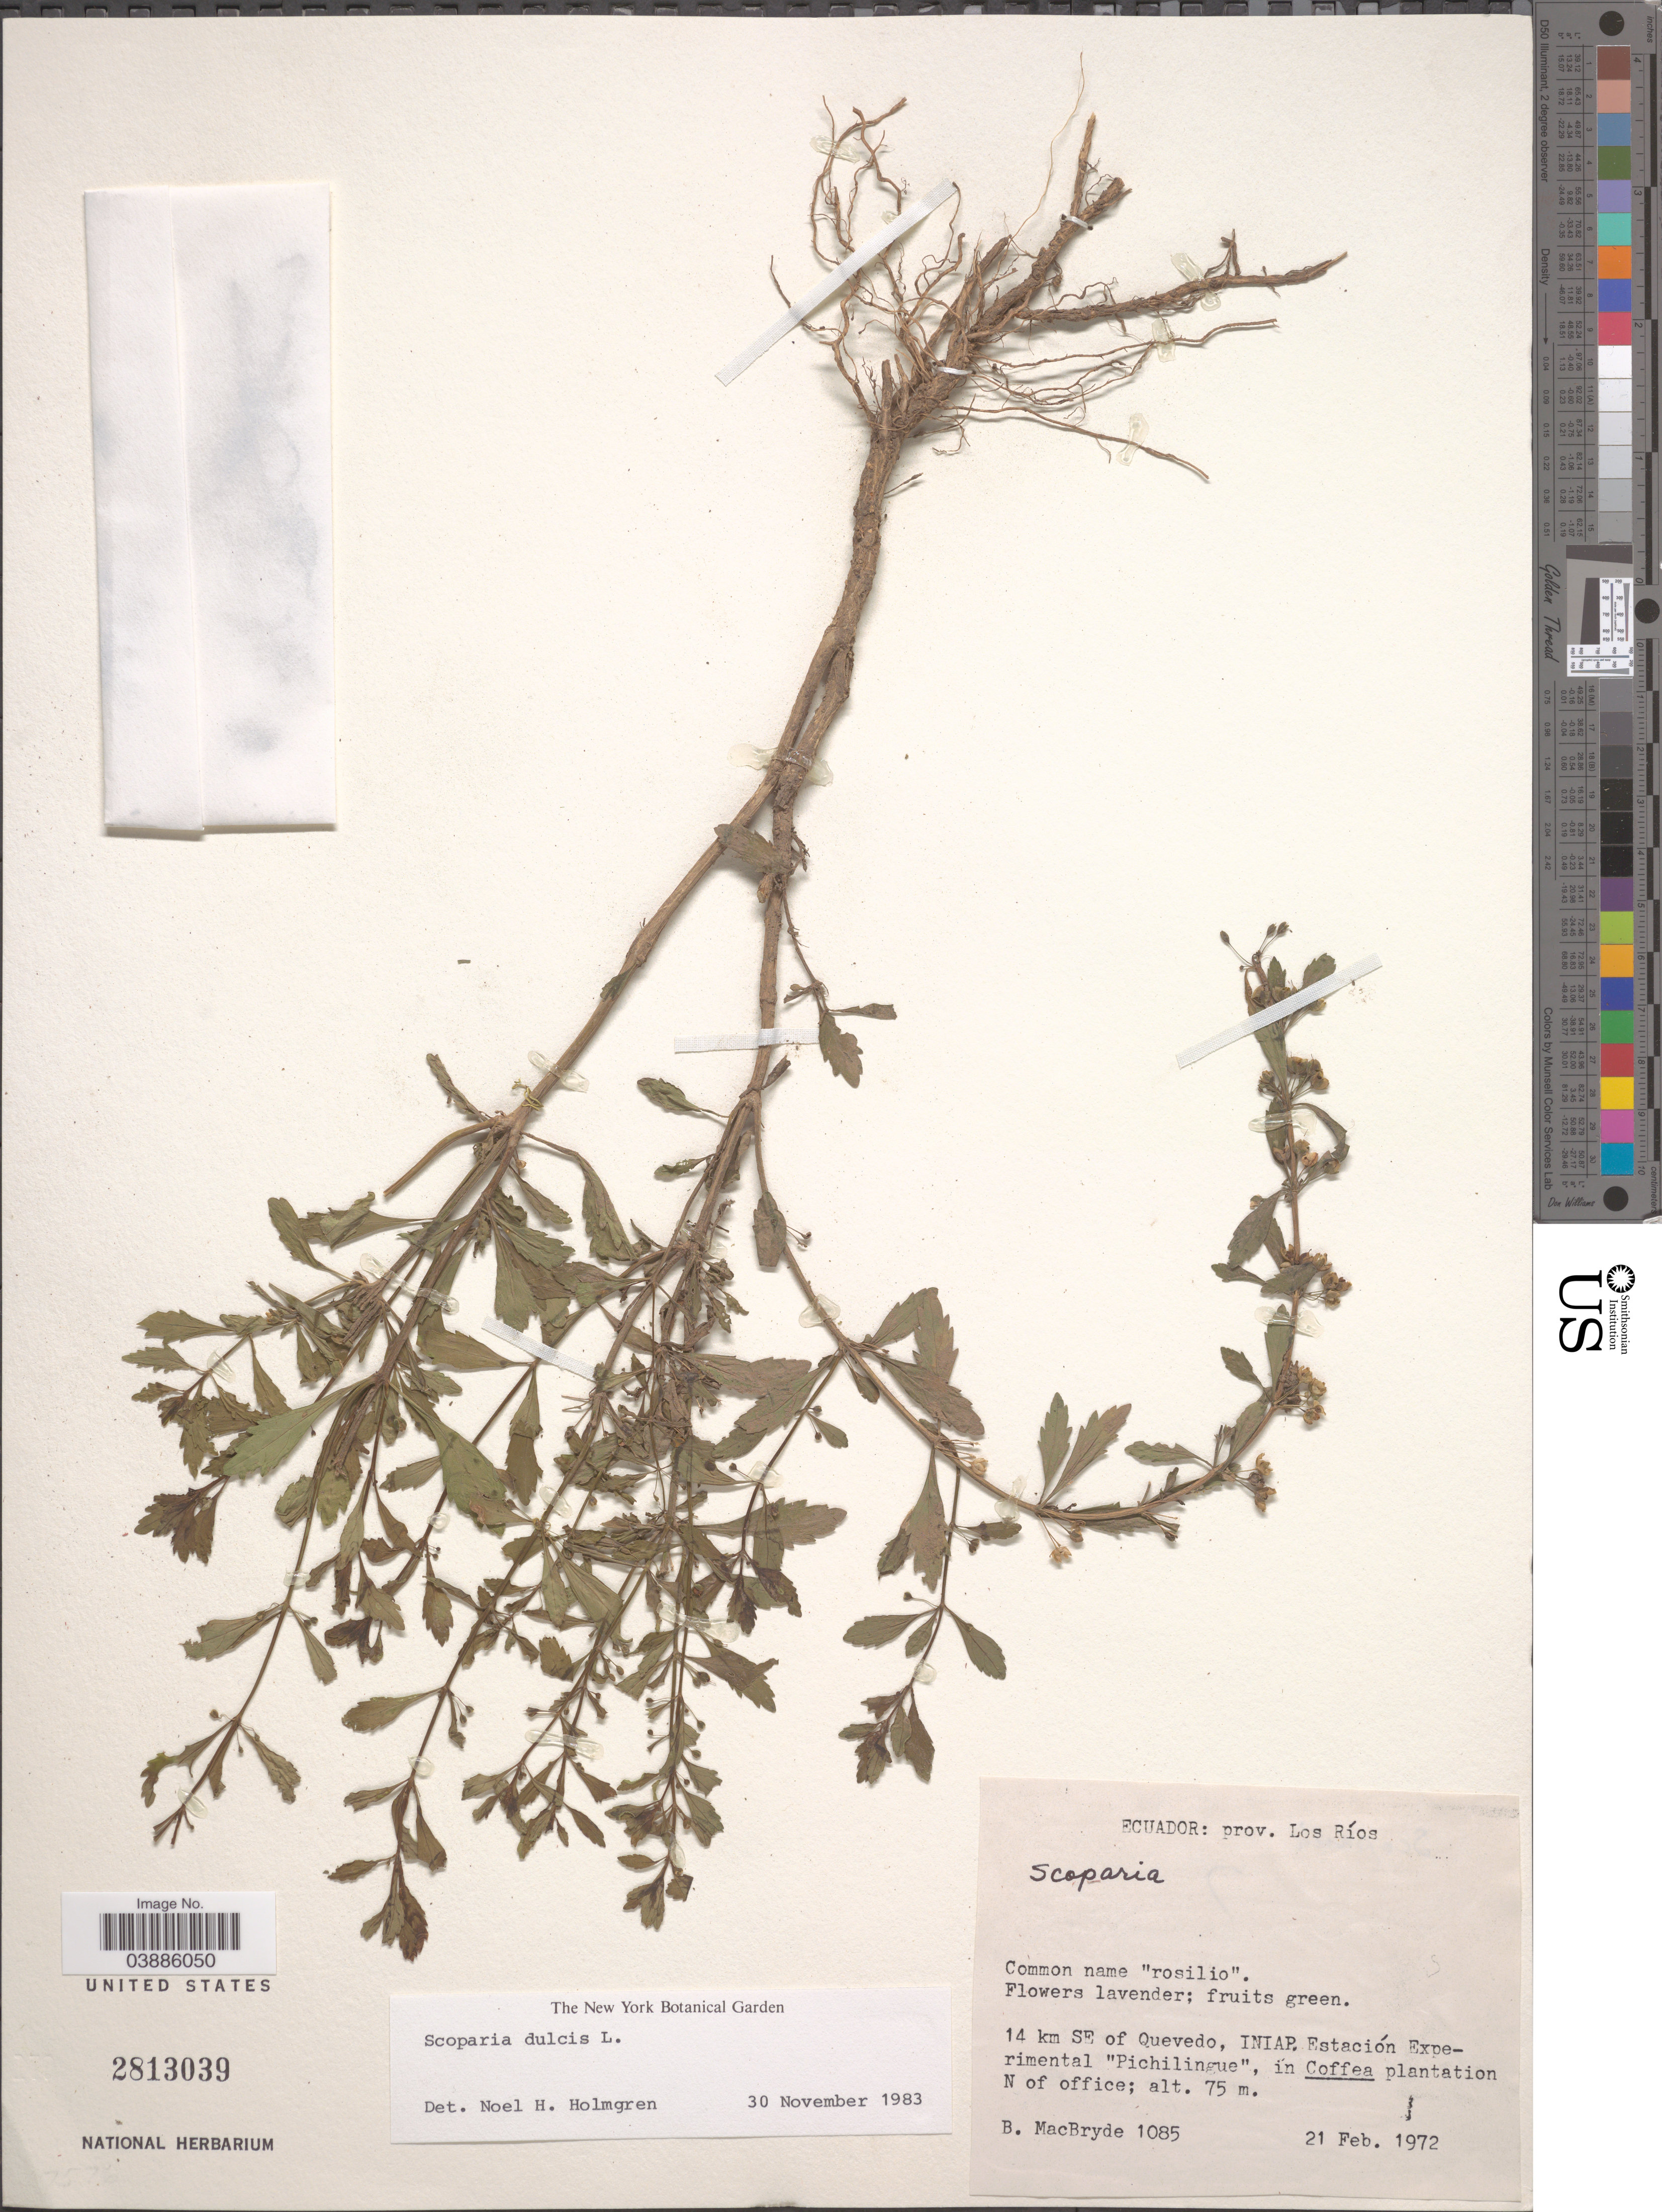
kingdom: Plantae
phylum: Tracheophyta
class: Magnoliopsida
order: Lamiales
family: Plantaginaceae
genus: Scoparia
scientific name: Scoparia dulcis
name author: L.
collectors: B. MacBryde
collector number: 1085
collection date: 1972-02-21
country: Ecuador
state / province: Los Ríos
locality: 14 km SE of Quevedo, INIAP. Estación Experimental "Pichilingue", in coffee plantation N of office.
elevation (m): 75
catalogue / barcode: US 2813039